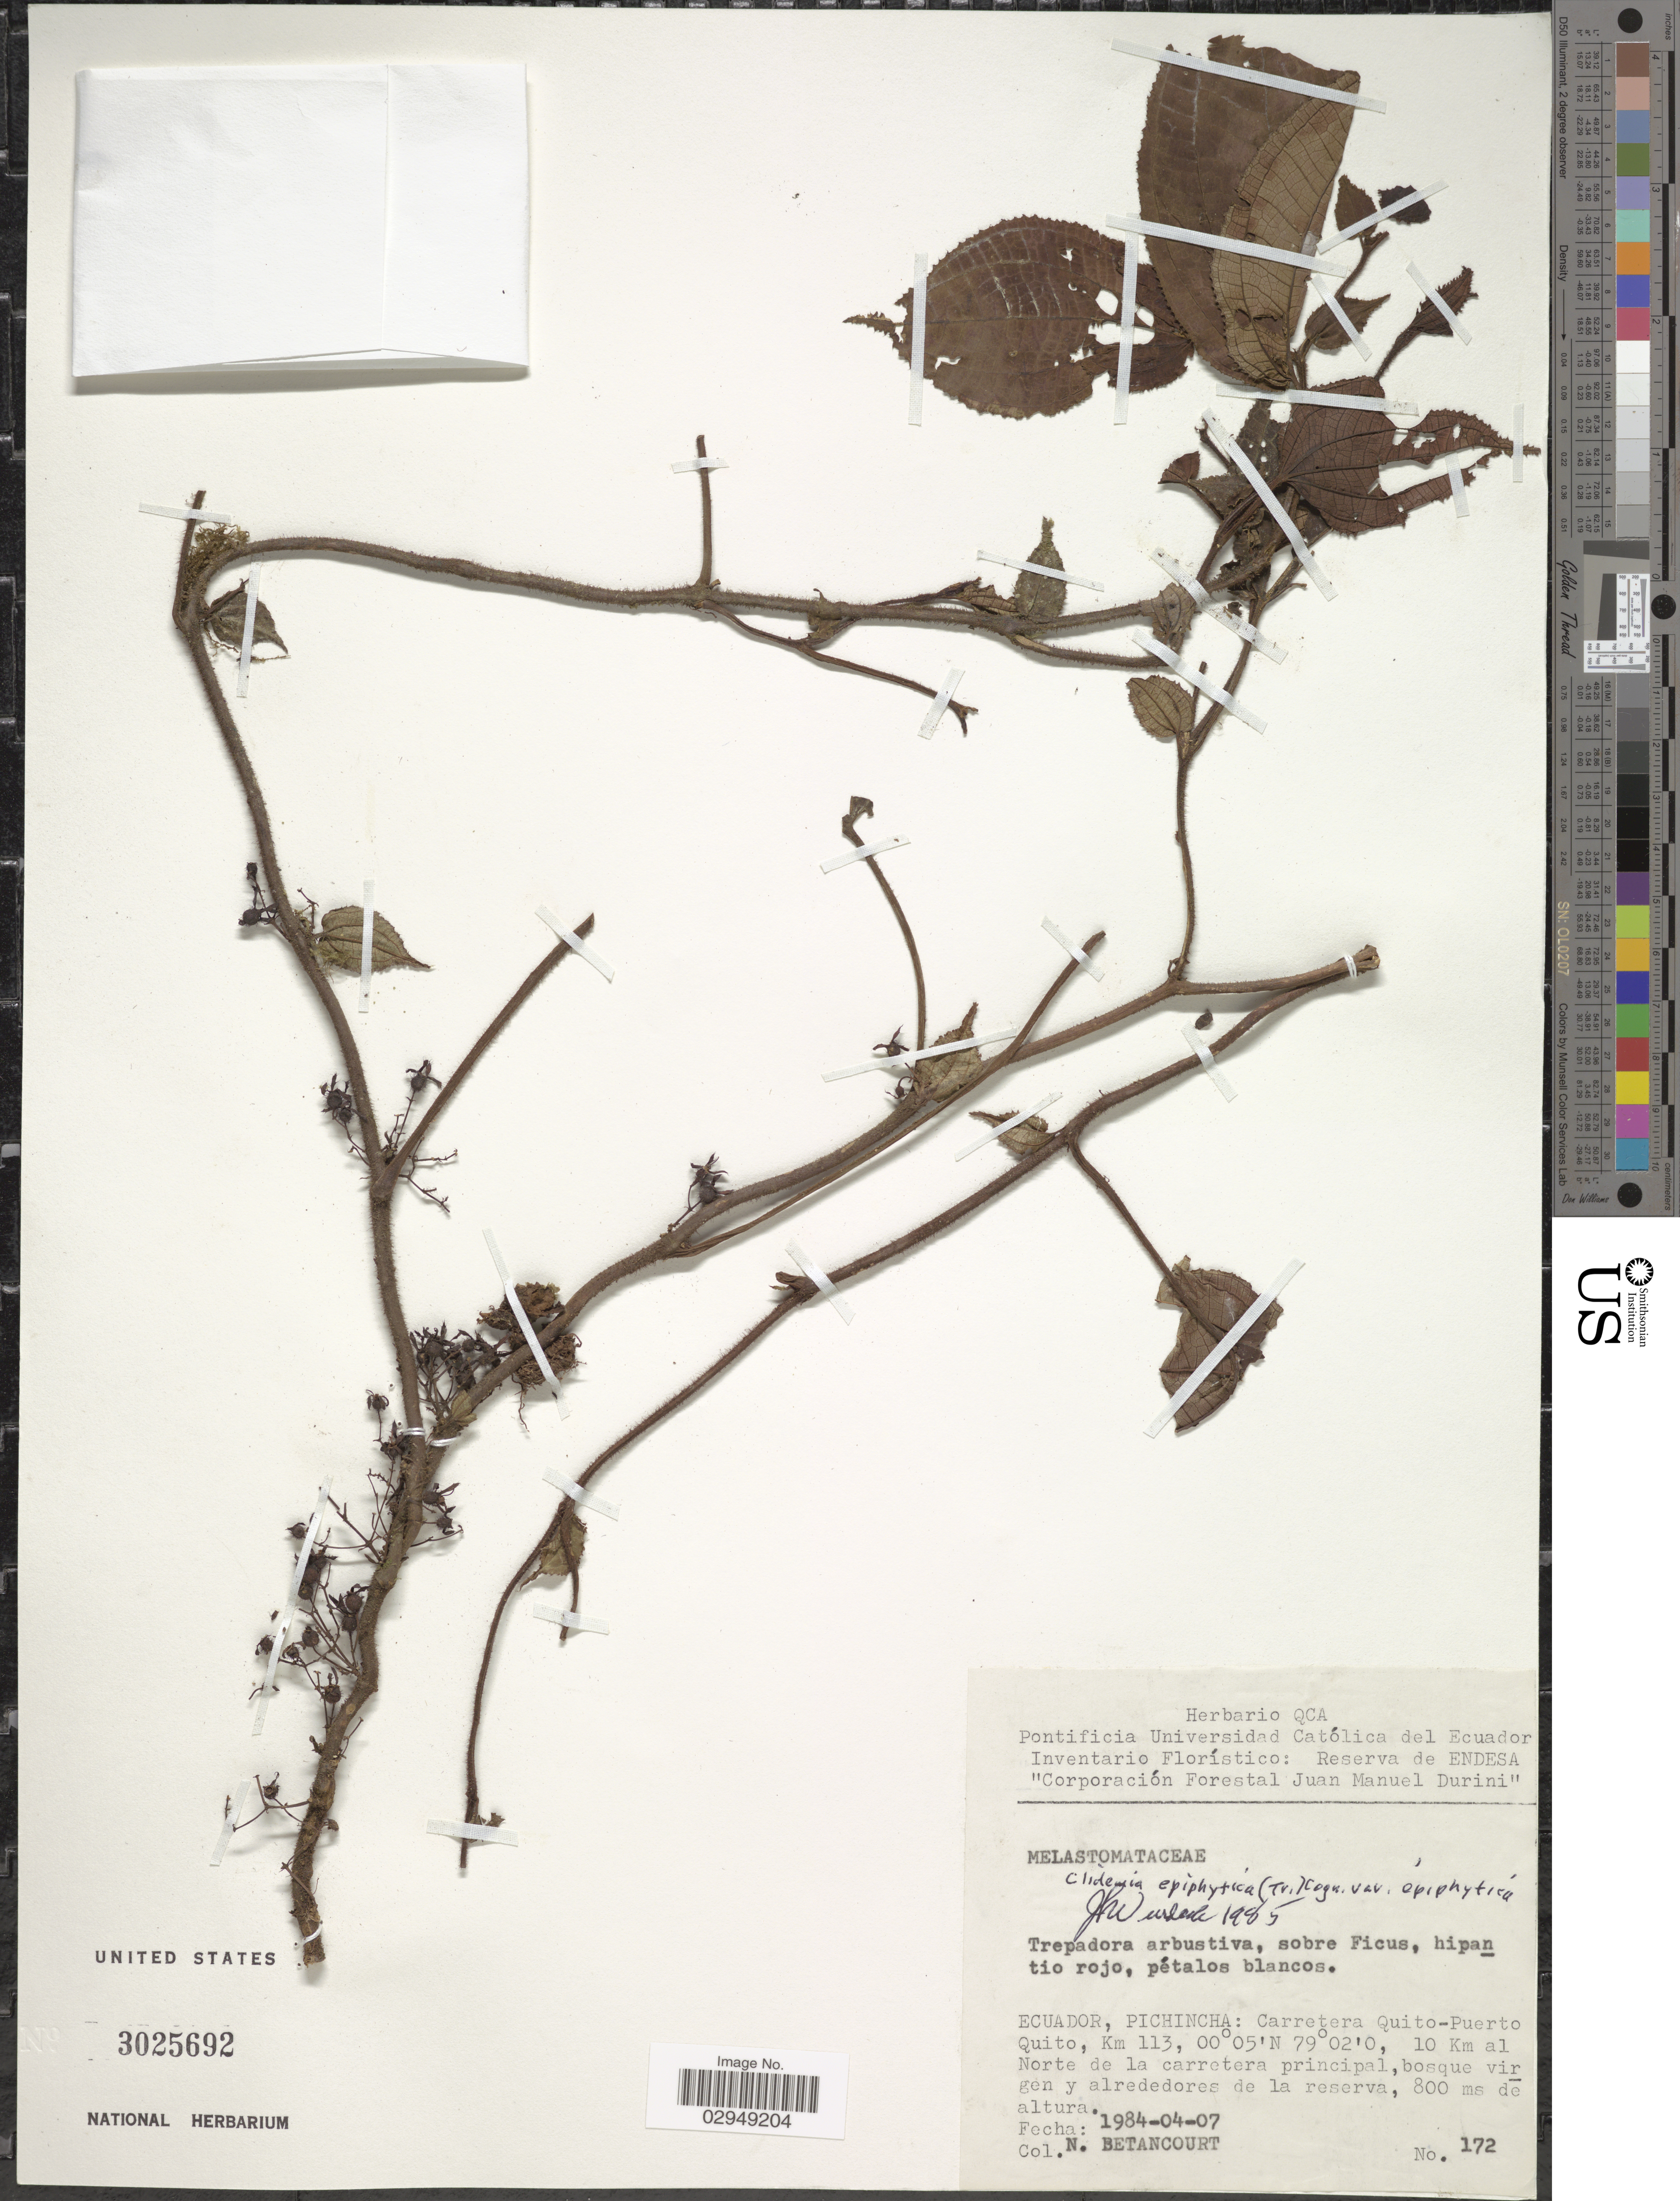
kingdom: Plantae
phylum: Tracheophyta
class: Magnoliopsida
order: Myrtales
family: Melastomataceae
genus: Clidemia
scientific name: Clidemia epiphytica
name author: (Triana) Cogn.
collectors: N. Betancourt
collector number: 172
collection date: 1984-04-07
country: Ecuador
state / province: Pichincha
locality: Carretera Quito-Puerto Quito, Km 113, 10 Km al Norte de la carretera principal.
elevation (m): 800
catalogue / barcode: US 3025692